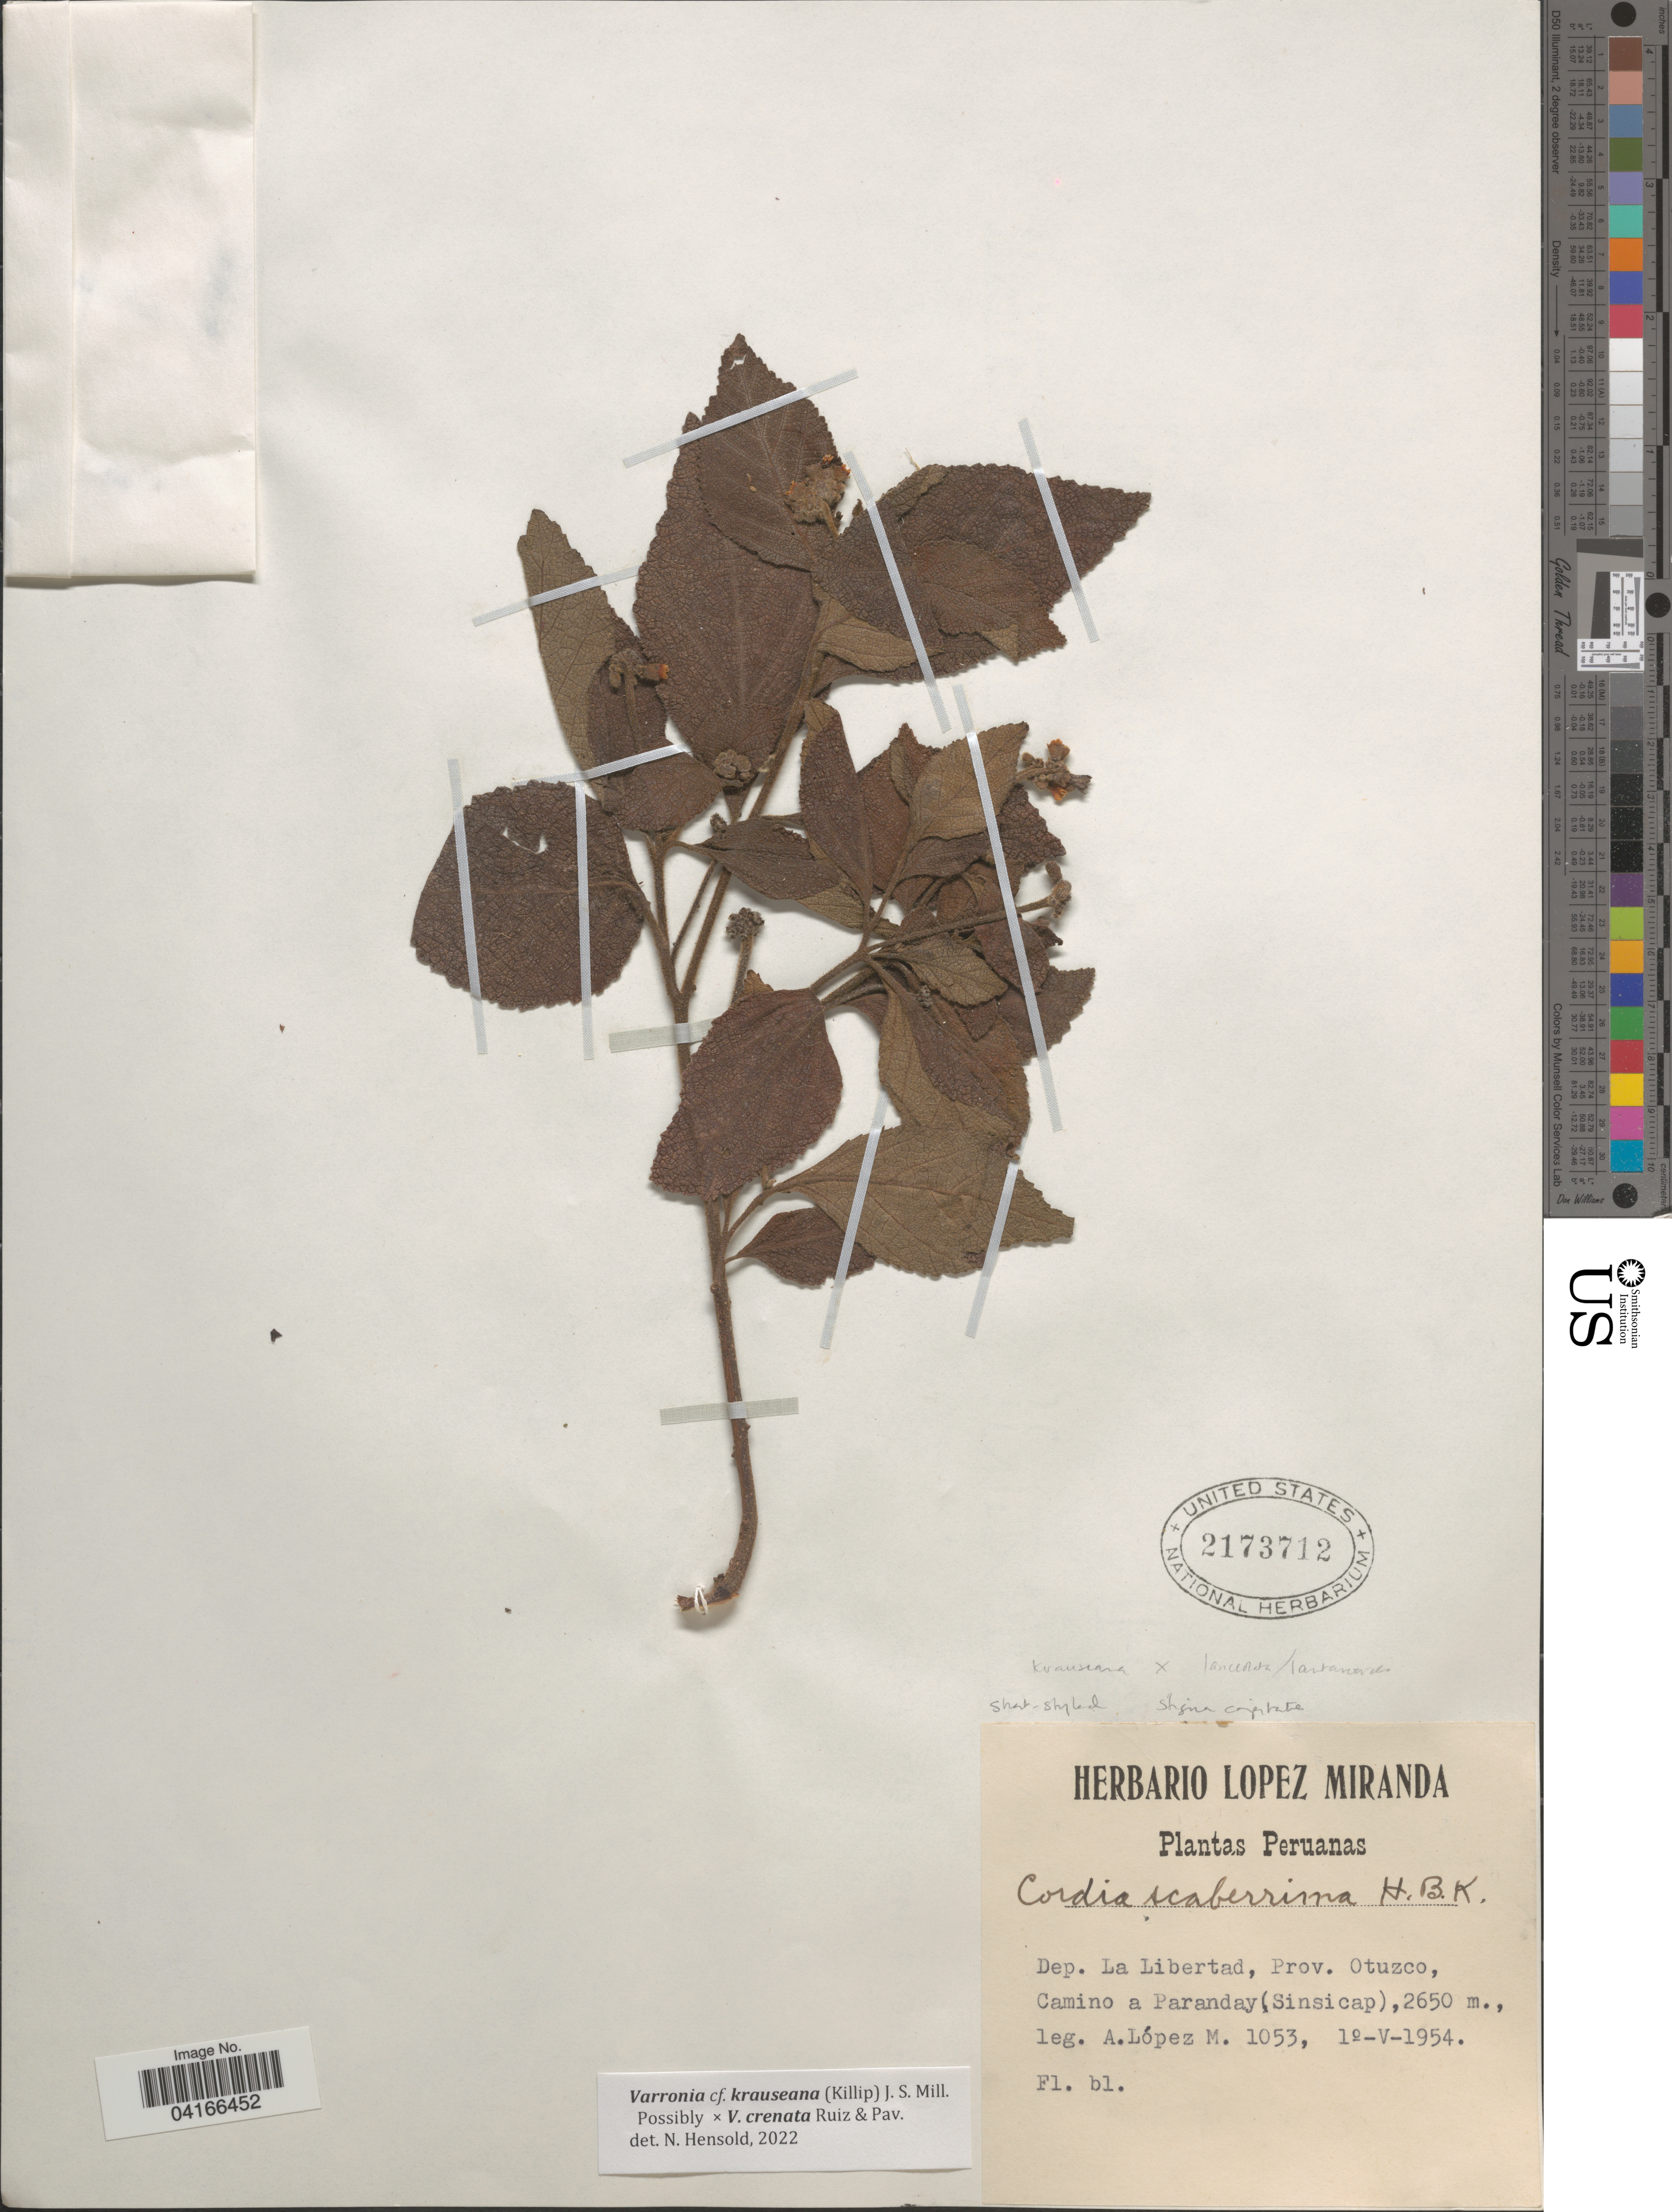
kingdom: Plantae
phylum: Tracheophyta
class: Magnoliopsida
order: Boraginales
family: Cordiaceae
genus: Varronia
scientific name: Varronia krauseana x V. crenata Ruiz & Pav.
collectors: A. López M.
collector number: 1053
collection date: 1954-05-01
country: Peru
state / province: La Libertad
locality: Peruanas. Dep. La Libertad, Prov. Otuzco, Camino a Paranday(Sinsicap).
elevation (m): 2650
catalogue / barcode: US 2173712